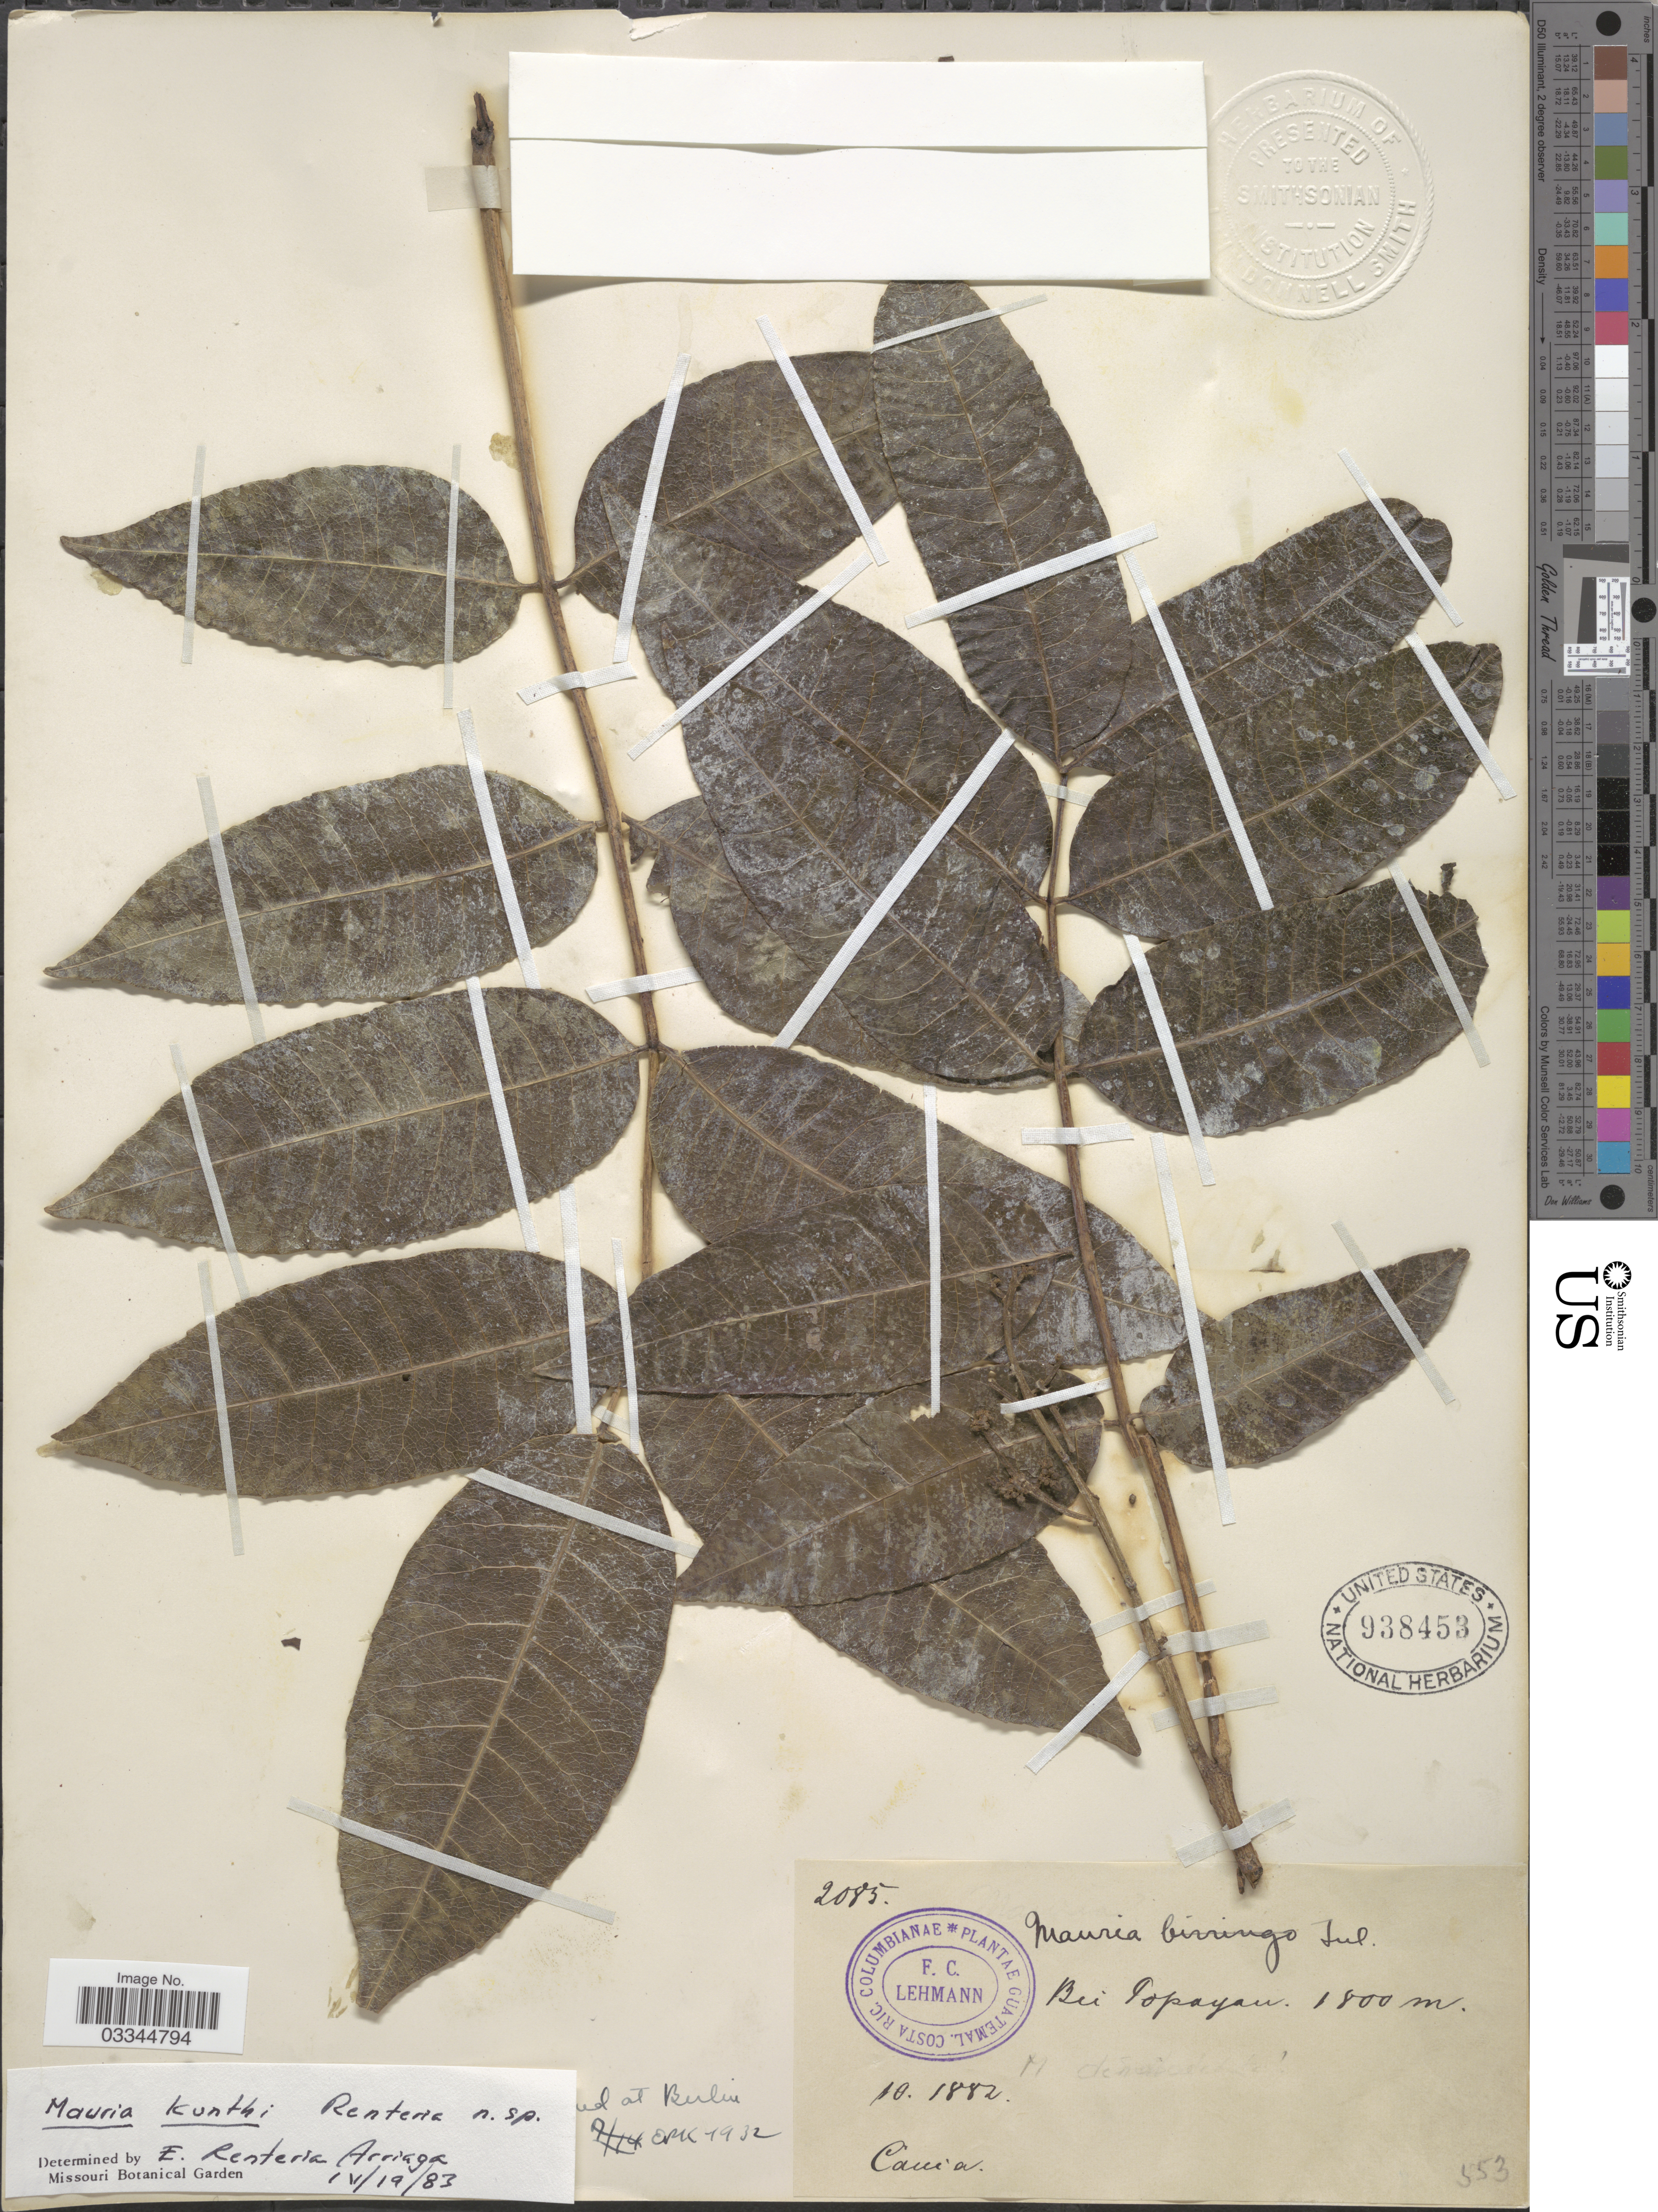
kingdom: Plantae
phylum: Tracheophyta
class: Magnoliopsida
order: Sapindales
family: Anacardiaceae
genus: Mauria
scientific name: Mauria kunthii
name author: Renteria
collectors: F. C. Lehmann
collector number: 2085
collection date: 1882-10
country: Colombia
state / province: Cauca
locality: Bei Popayan.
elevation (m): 1800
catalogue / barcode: US 938453